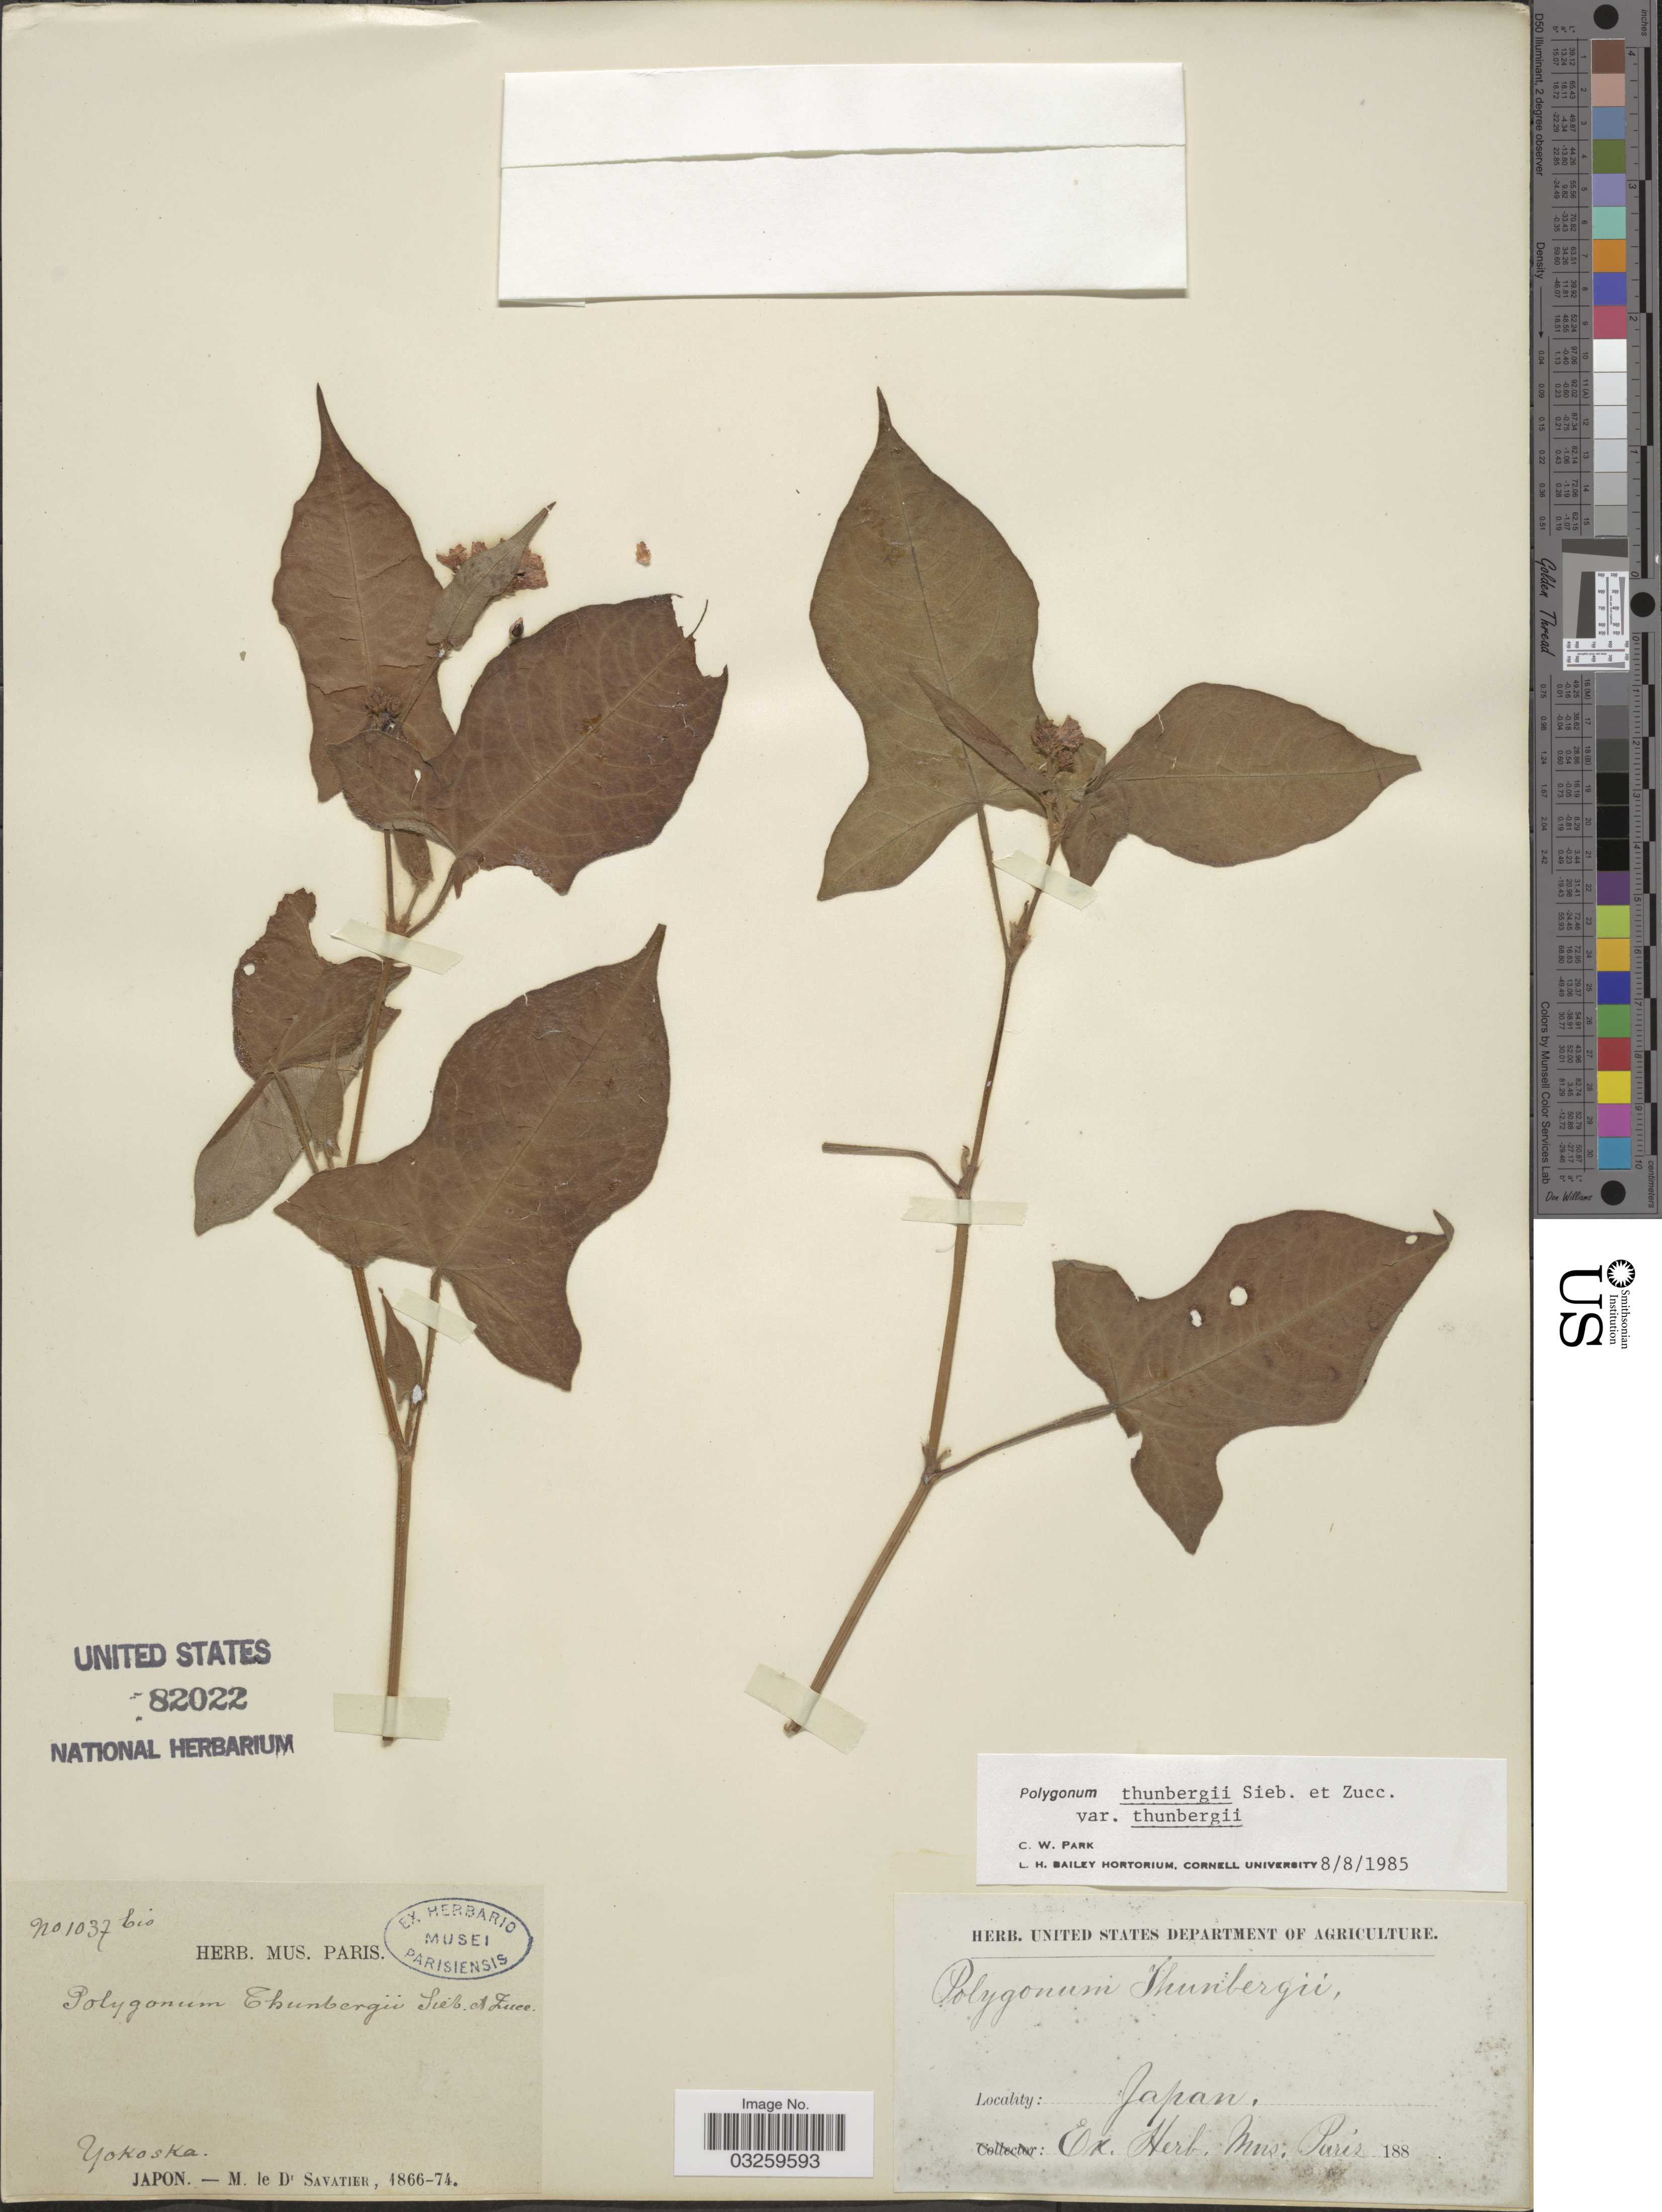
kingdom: Plantae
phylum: Tracheophyta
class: Magnoliopsida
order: Caryophyllales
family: Polygonaceae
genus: Polygonum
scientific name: Polygonum thunbergii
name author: Siebold & Zucc.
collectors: M. D' Savatier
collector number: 1037bis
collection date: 1866/1874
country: Japan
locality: Yokoska.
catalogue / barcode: US 82022